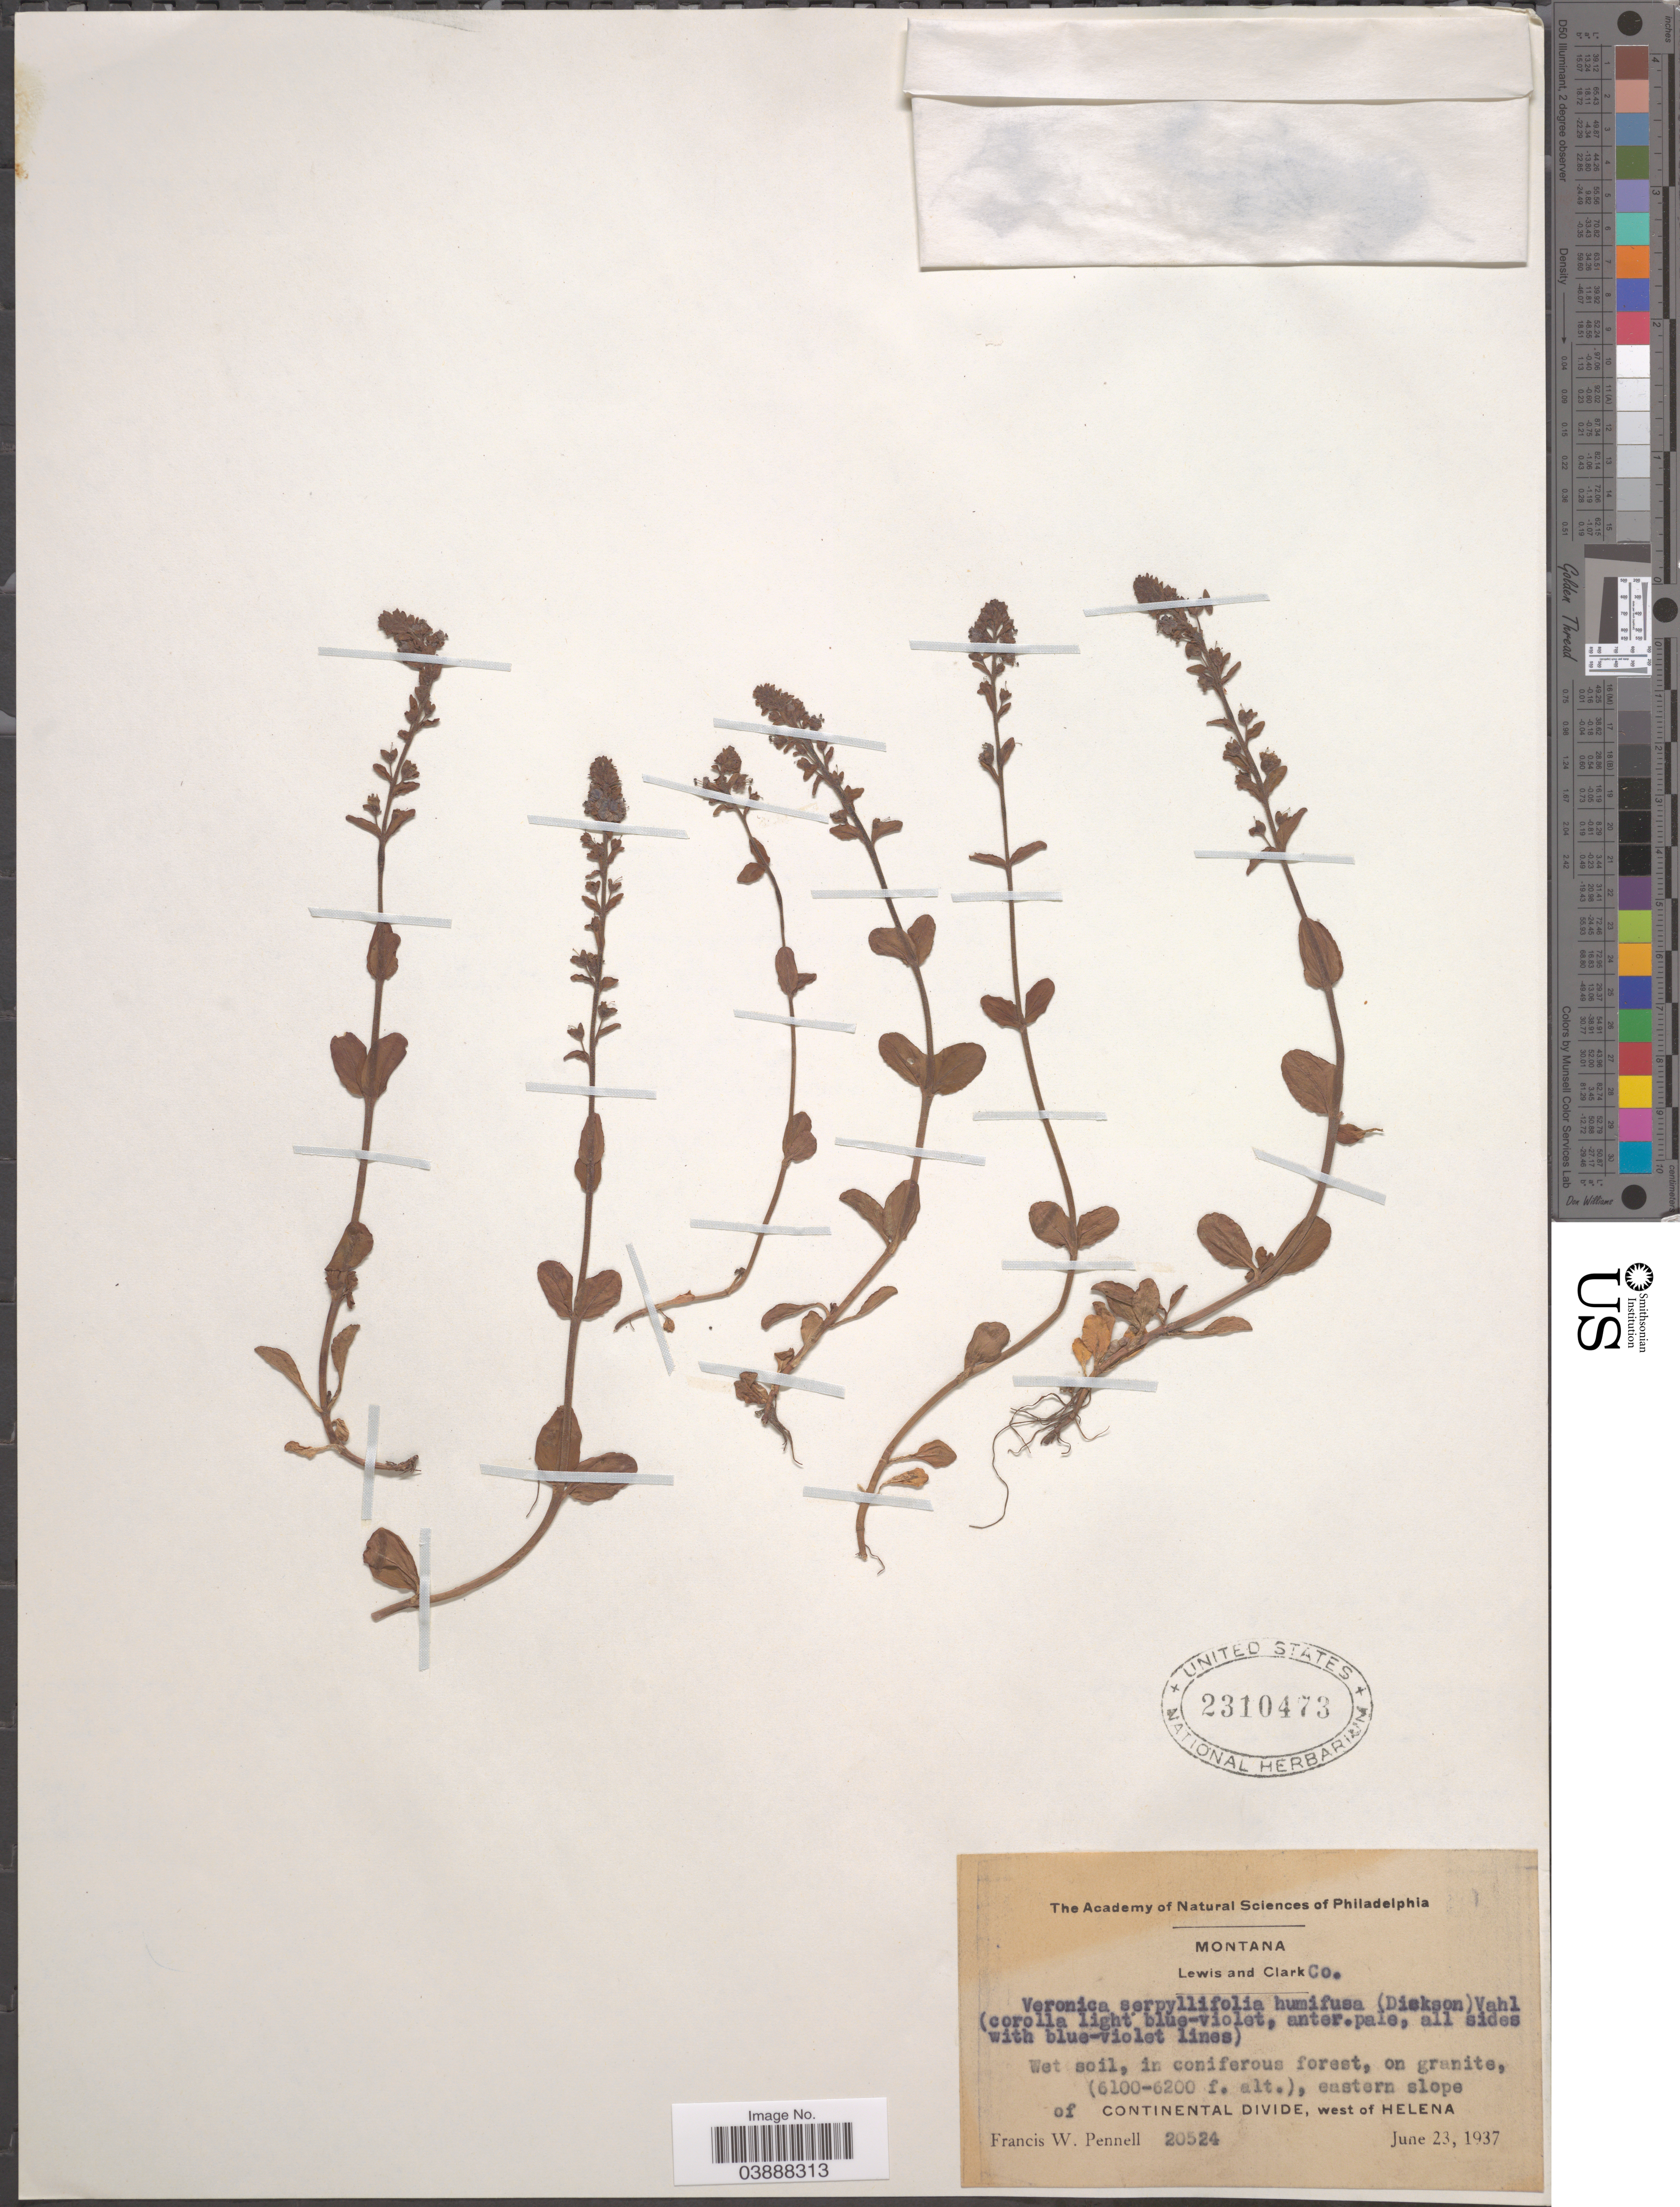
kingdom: Plantae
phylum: Tracheophyta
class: Magnoliopsida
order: Lamiales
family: Plantaginaceae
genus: Veronica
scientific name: Veronica serpyllifolia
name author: L.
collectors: F. W. Pennell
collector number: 20524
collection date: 1937-06-23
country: United States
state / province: Montana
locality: Lewis and Clark Co. Eastern slope of Continental Divide, west of Helena.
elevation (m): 1859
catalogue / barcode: US 2310473